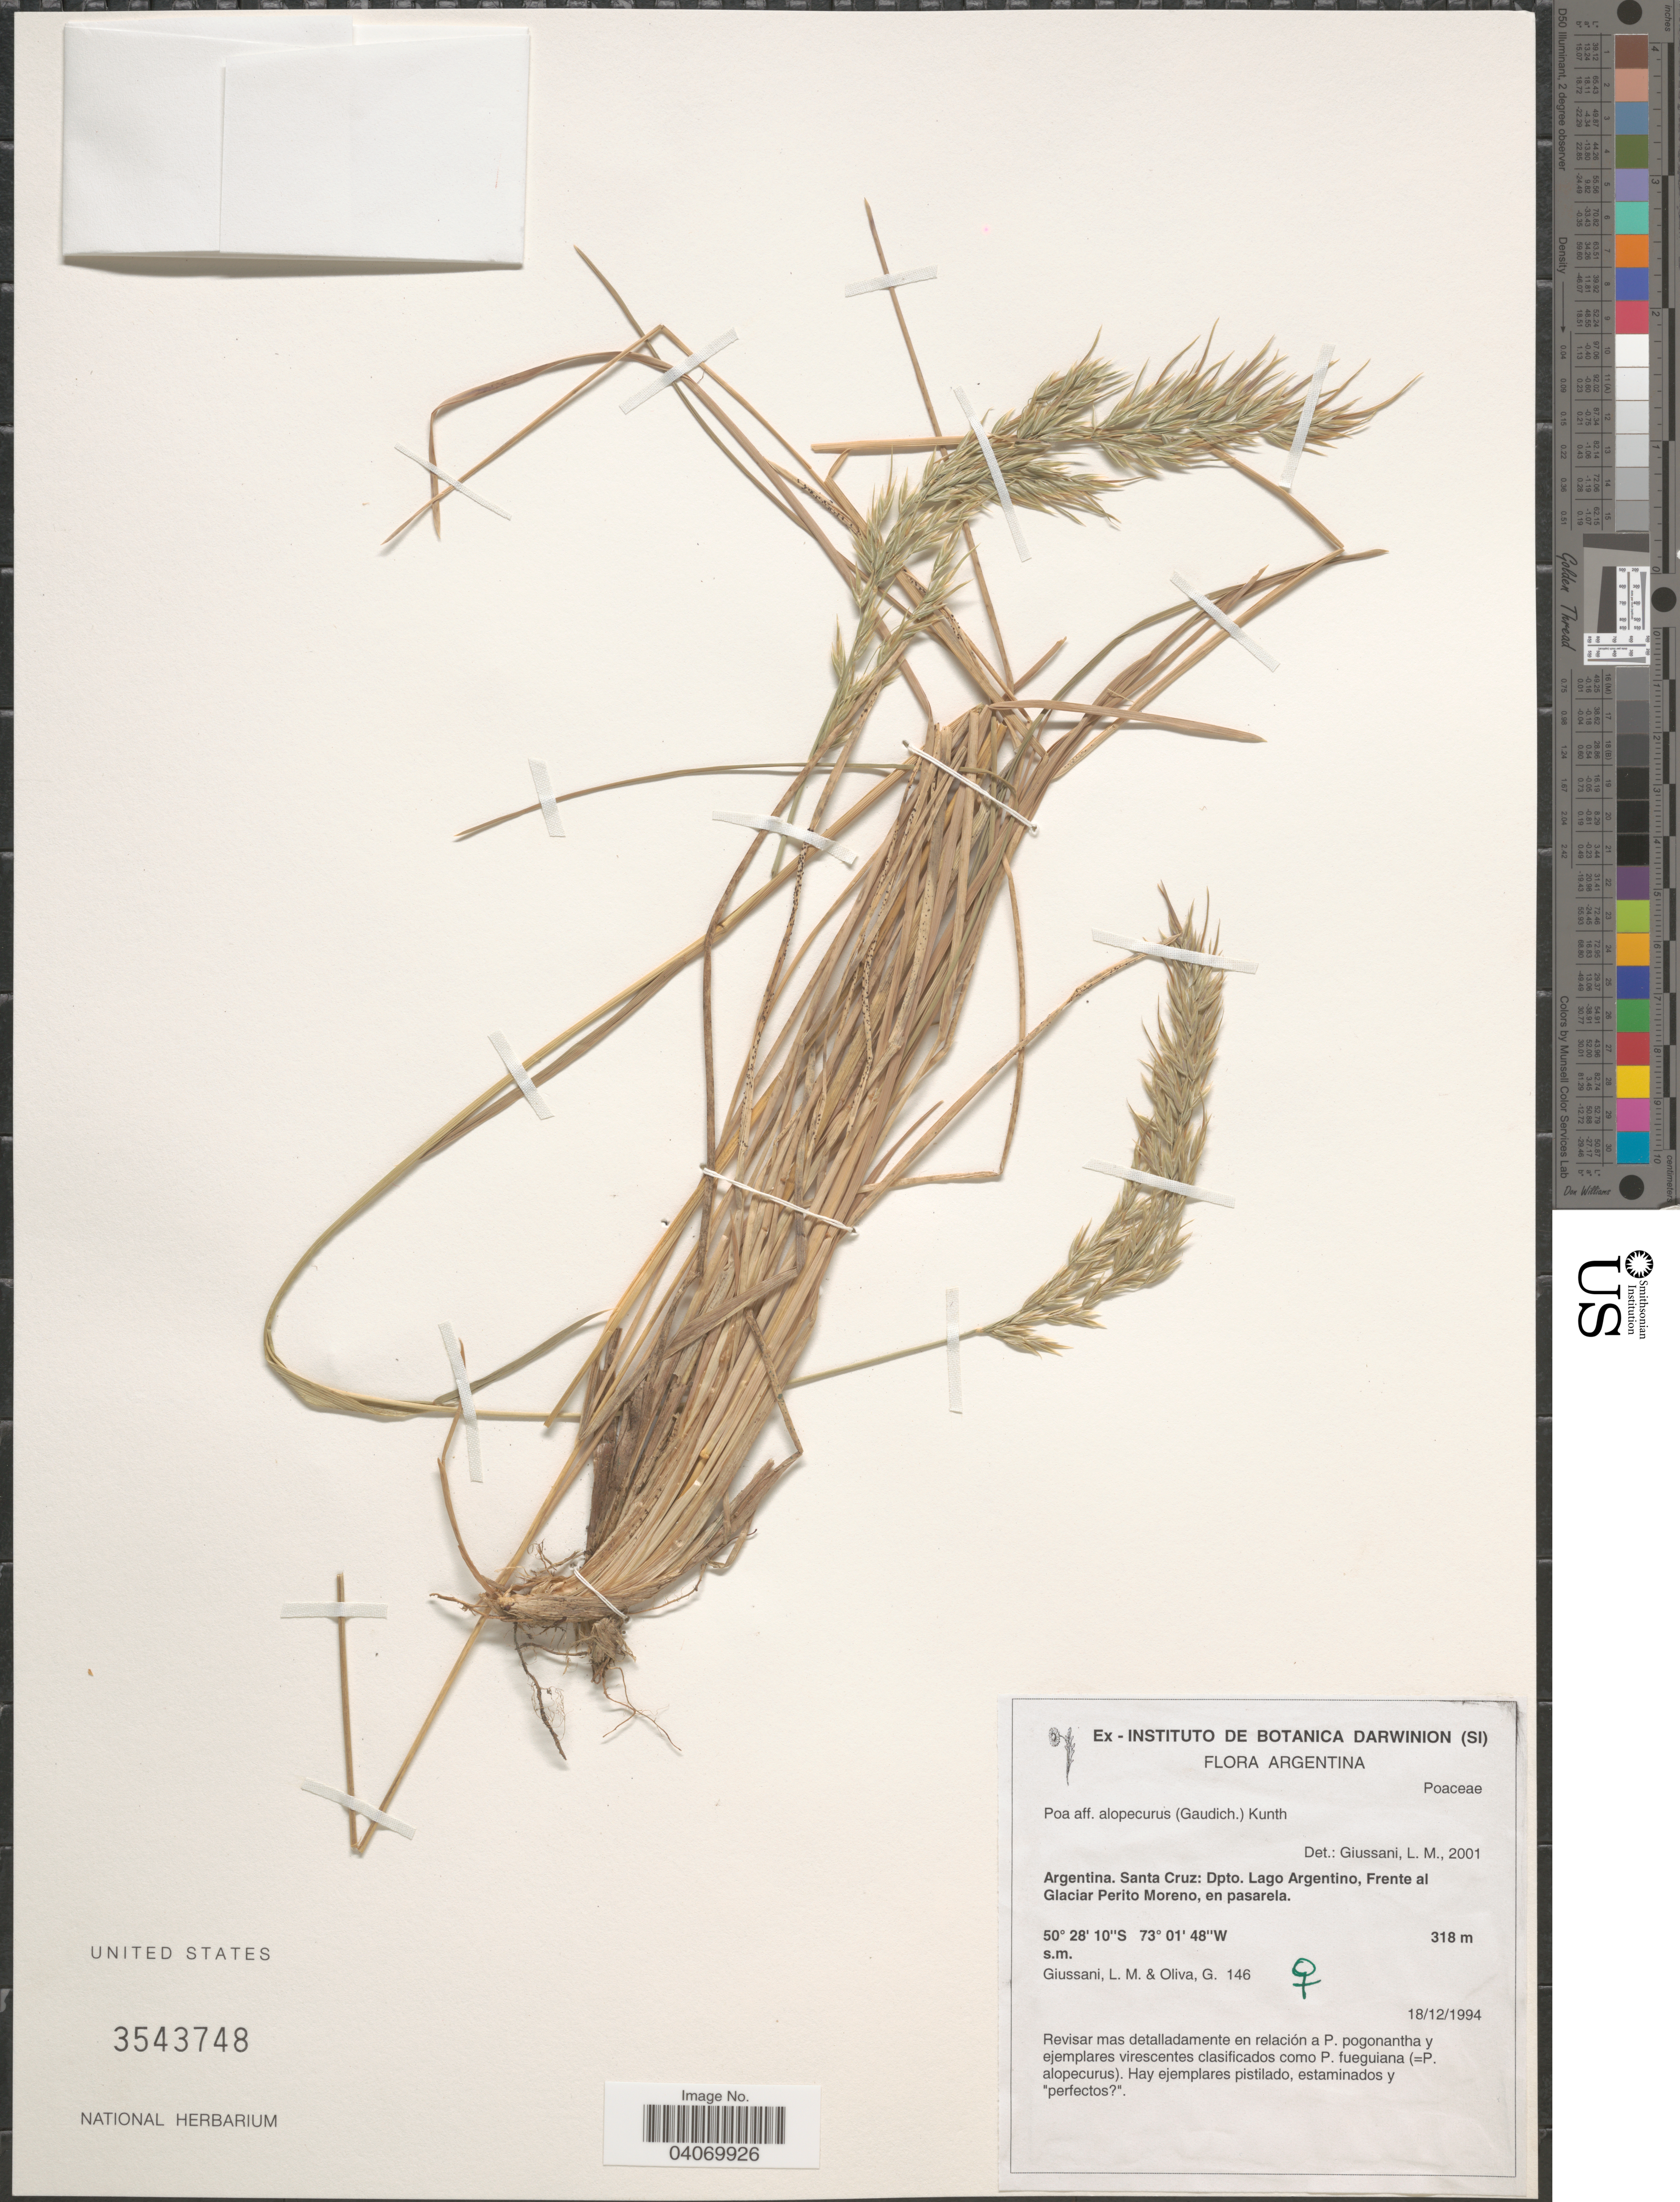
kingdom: Plantae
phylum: Tracheophyta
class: Liliopsida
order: Poales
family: Poaceae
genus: Poa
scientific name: Poa alopecurus subsp. fuegiana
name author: (Hook. f.) D.M. Moore & Dogg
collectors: L. Giussani & G. Oliva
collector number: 146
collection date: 1994-12-18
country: Argentina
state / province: Santa Cruz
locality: Dpto. Lago Argentino, Frente al Glaciar Perito Moreno, en pasarela.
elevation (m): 318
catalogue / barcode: US 3543748